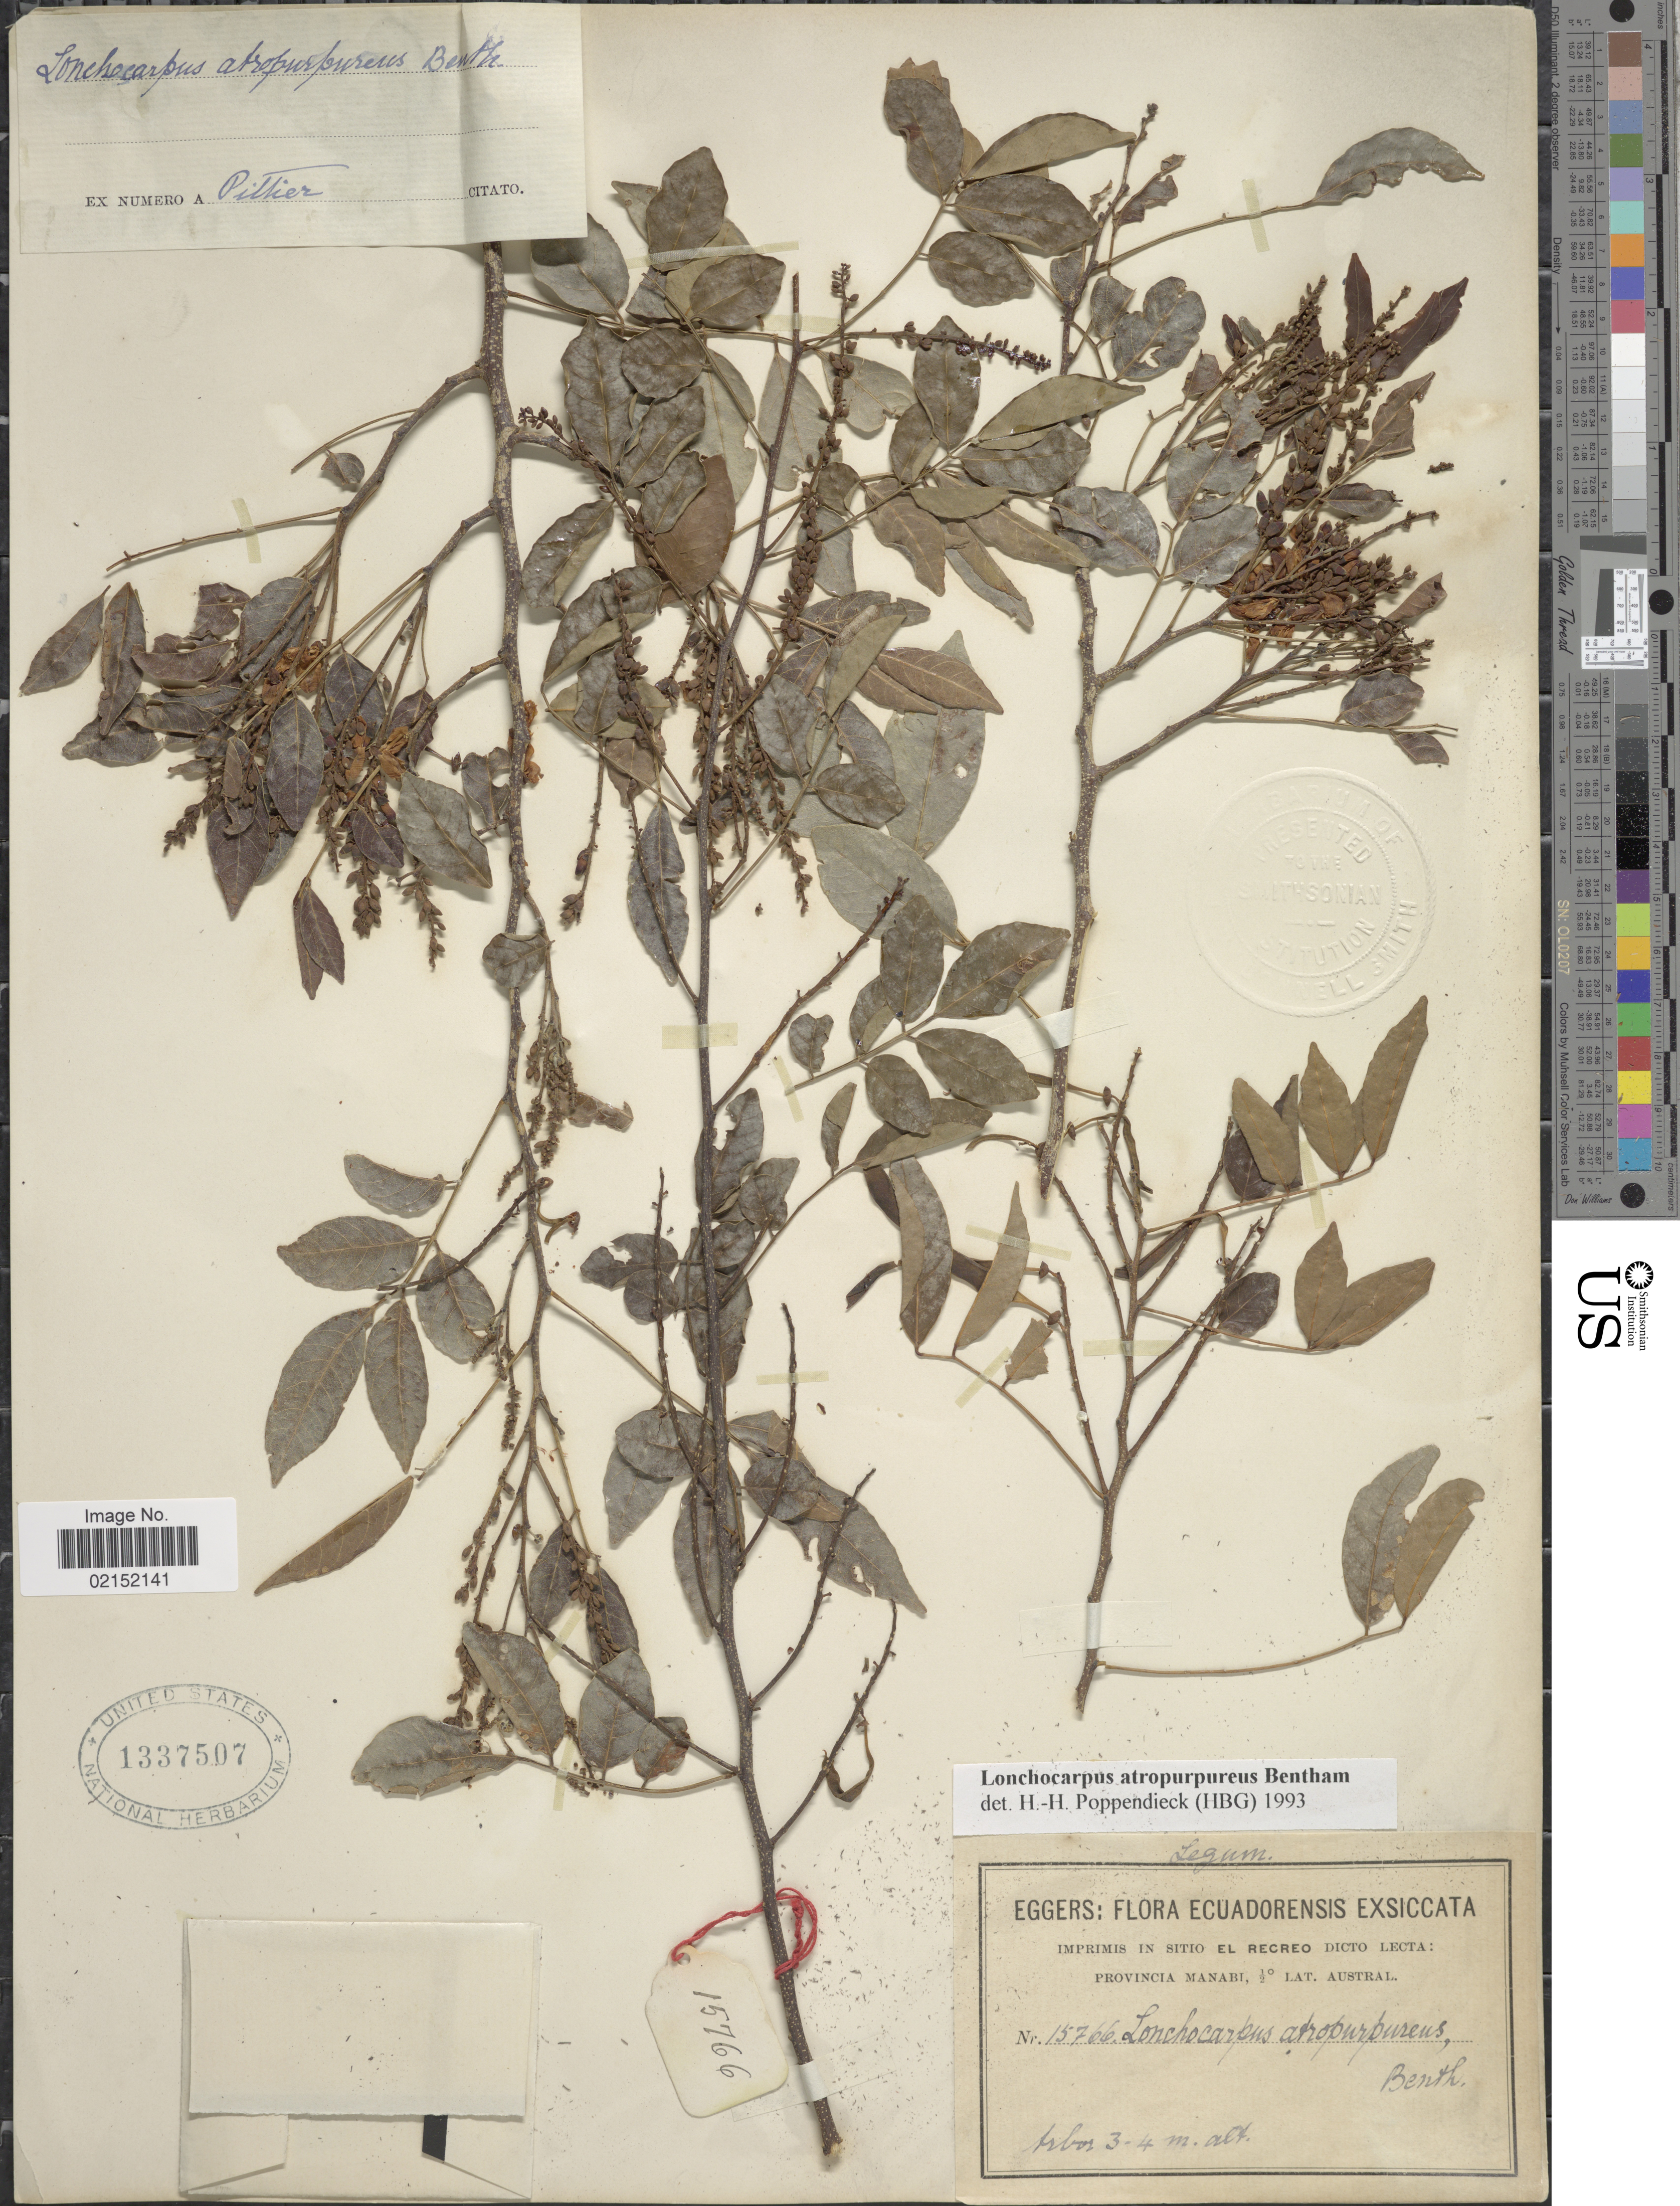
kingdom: Plantae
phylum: Tracheophyta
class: Magnoliopsida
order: Fabales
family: Fabaceae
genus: Lonchocarpus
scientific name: Lonchocarpus atropurpureus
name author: Benth.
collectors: -. Eggers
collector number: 15766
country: Ecuador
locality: In Sitio El Recreo Dicto Lecta. Provincia Manabi.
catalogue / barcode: US 1337507